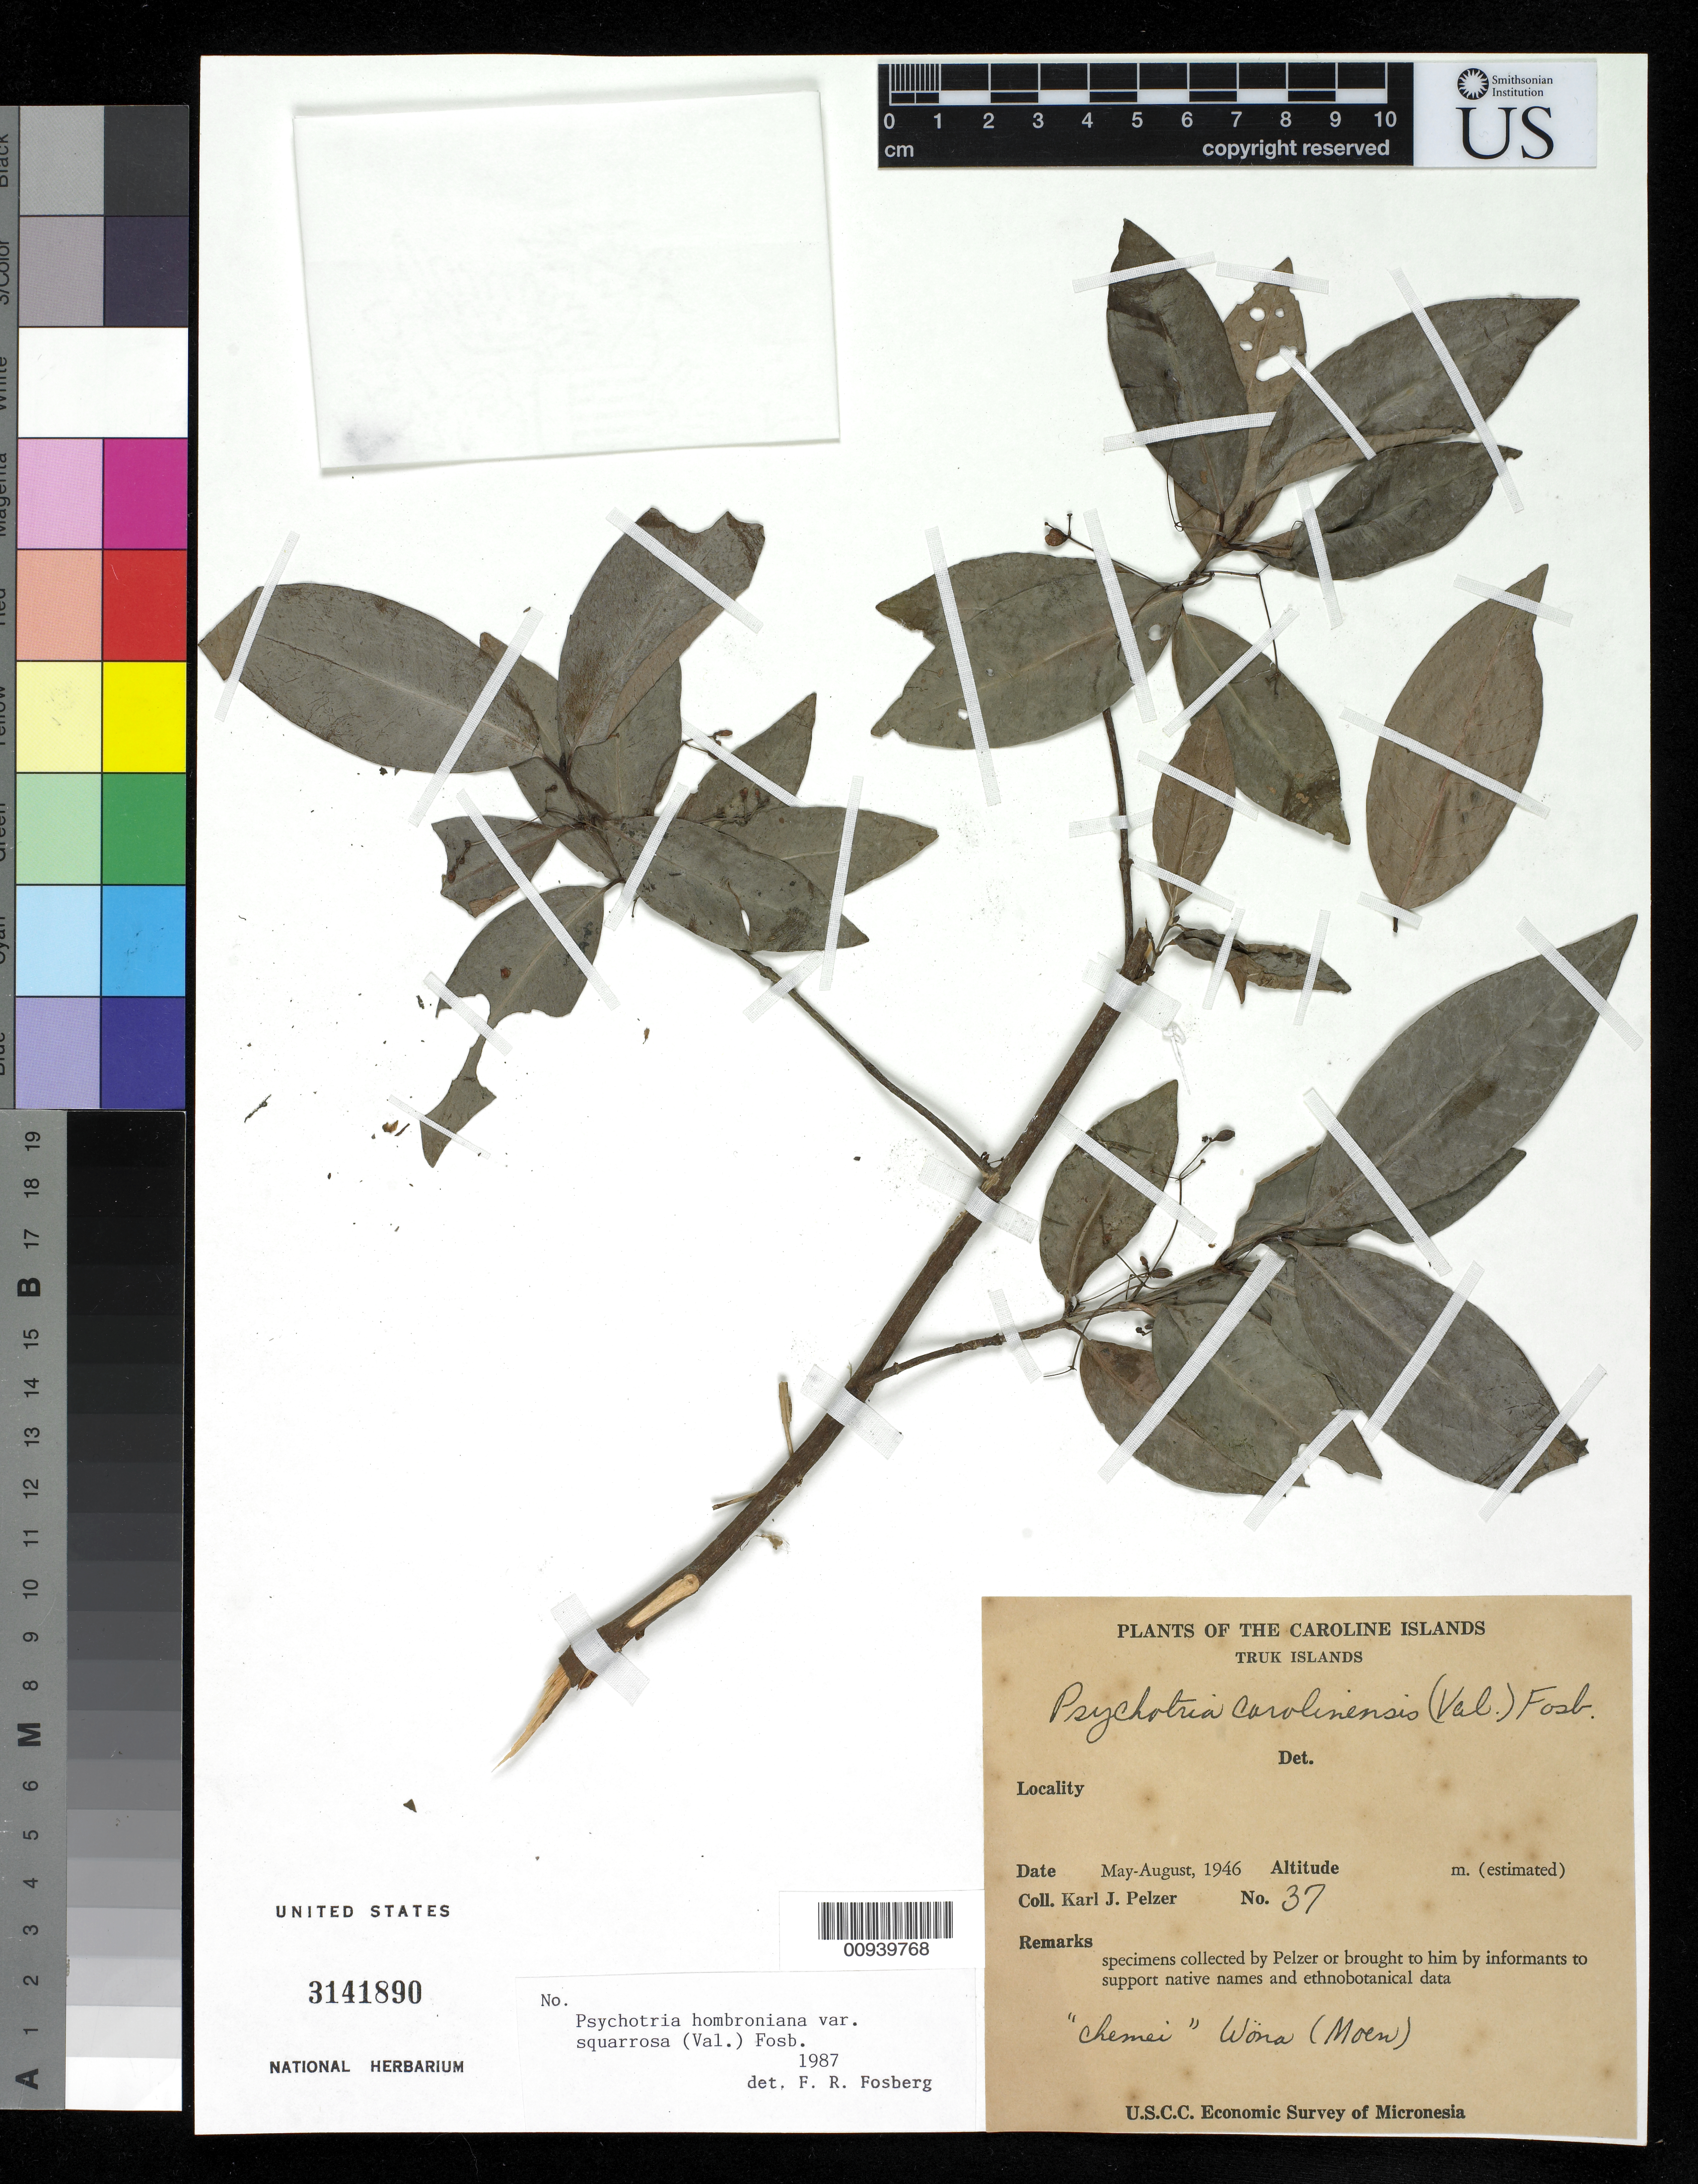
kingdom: Plantae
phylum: Tracheophyta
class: Magnoliopsida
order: Gentianales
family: Rubiaceae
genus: Psychotria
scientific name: Psychotria hombroniana var. squarrosa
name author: (Valeton) Fosberg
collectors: K. J. Pelzer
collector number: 37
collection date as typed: May 1946 to Aug 1946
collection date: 1946-05/1946-08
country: Micronesia, Federated States of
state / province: Truk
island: Truk (Chuuk) Is.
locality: Truk Islands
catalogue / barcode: US 3141890